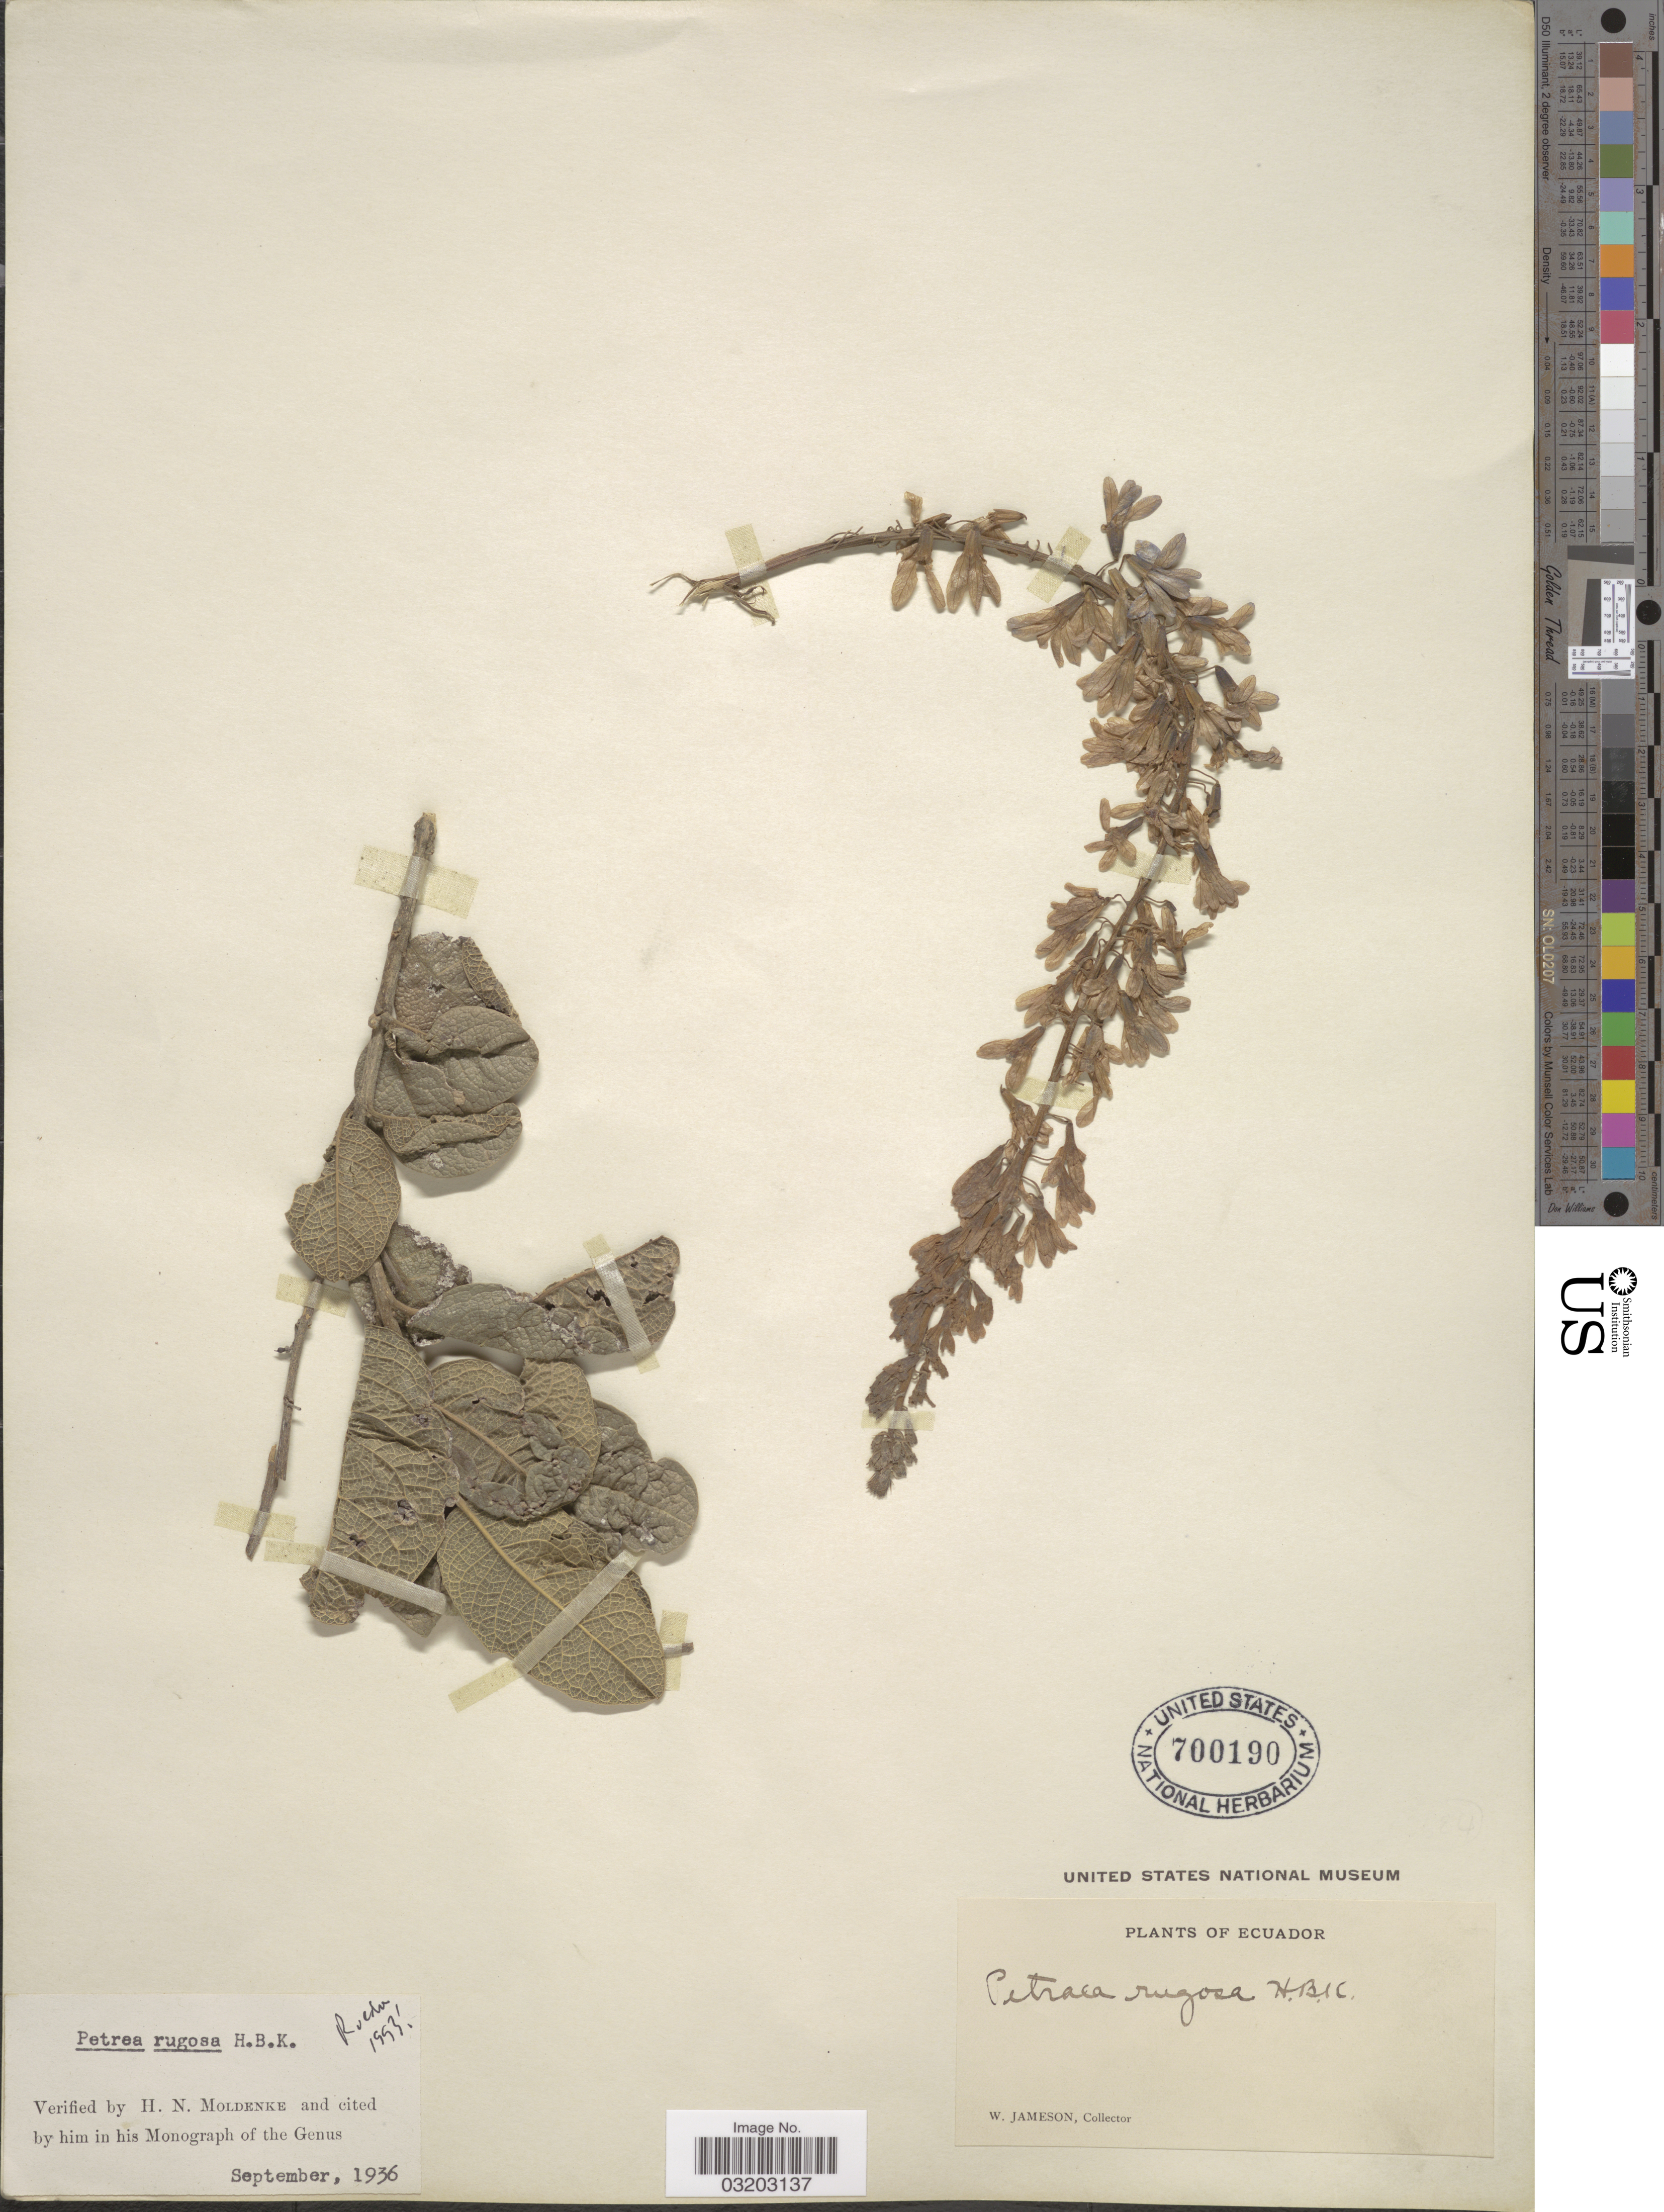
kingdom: Plantae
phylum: Tracheophyta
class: Magnoliopsida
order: Lamiales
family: Verbenaceae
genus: Petrea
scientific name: Petrea rugosa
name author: Kunth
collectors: W. Jameson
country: Ecuador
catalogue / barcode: US 700190